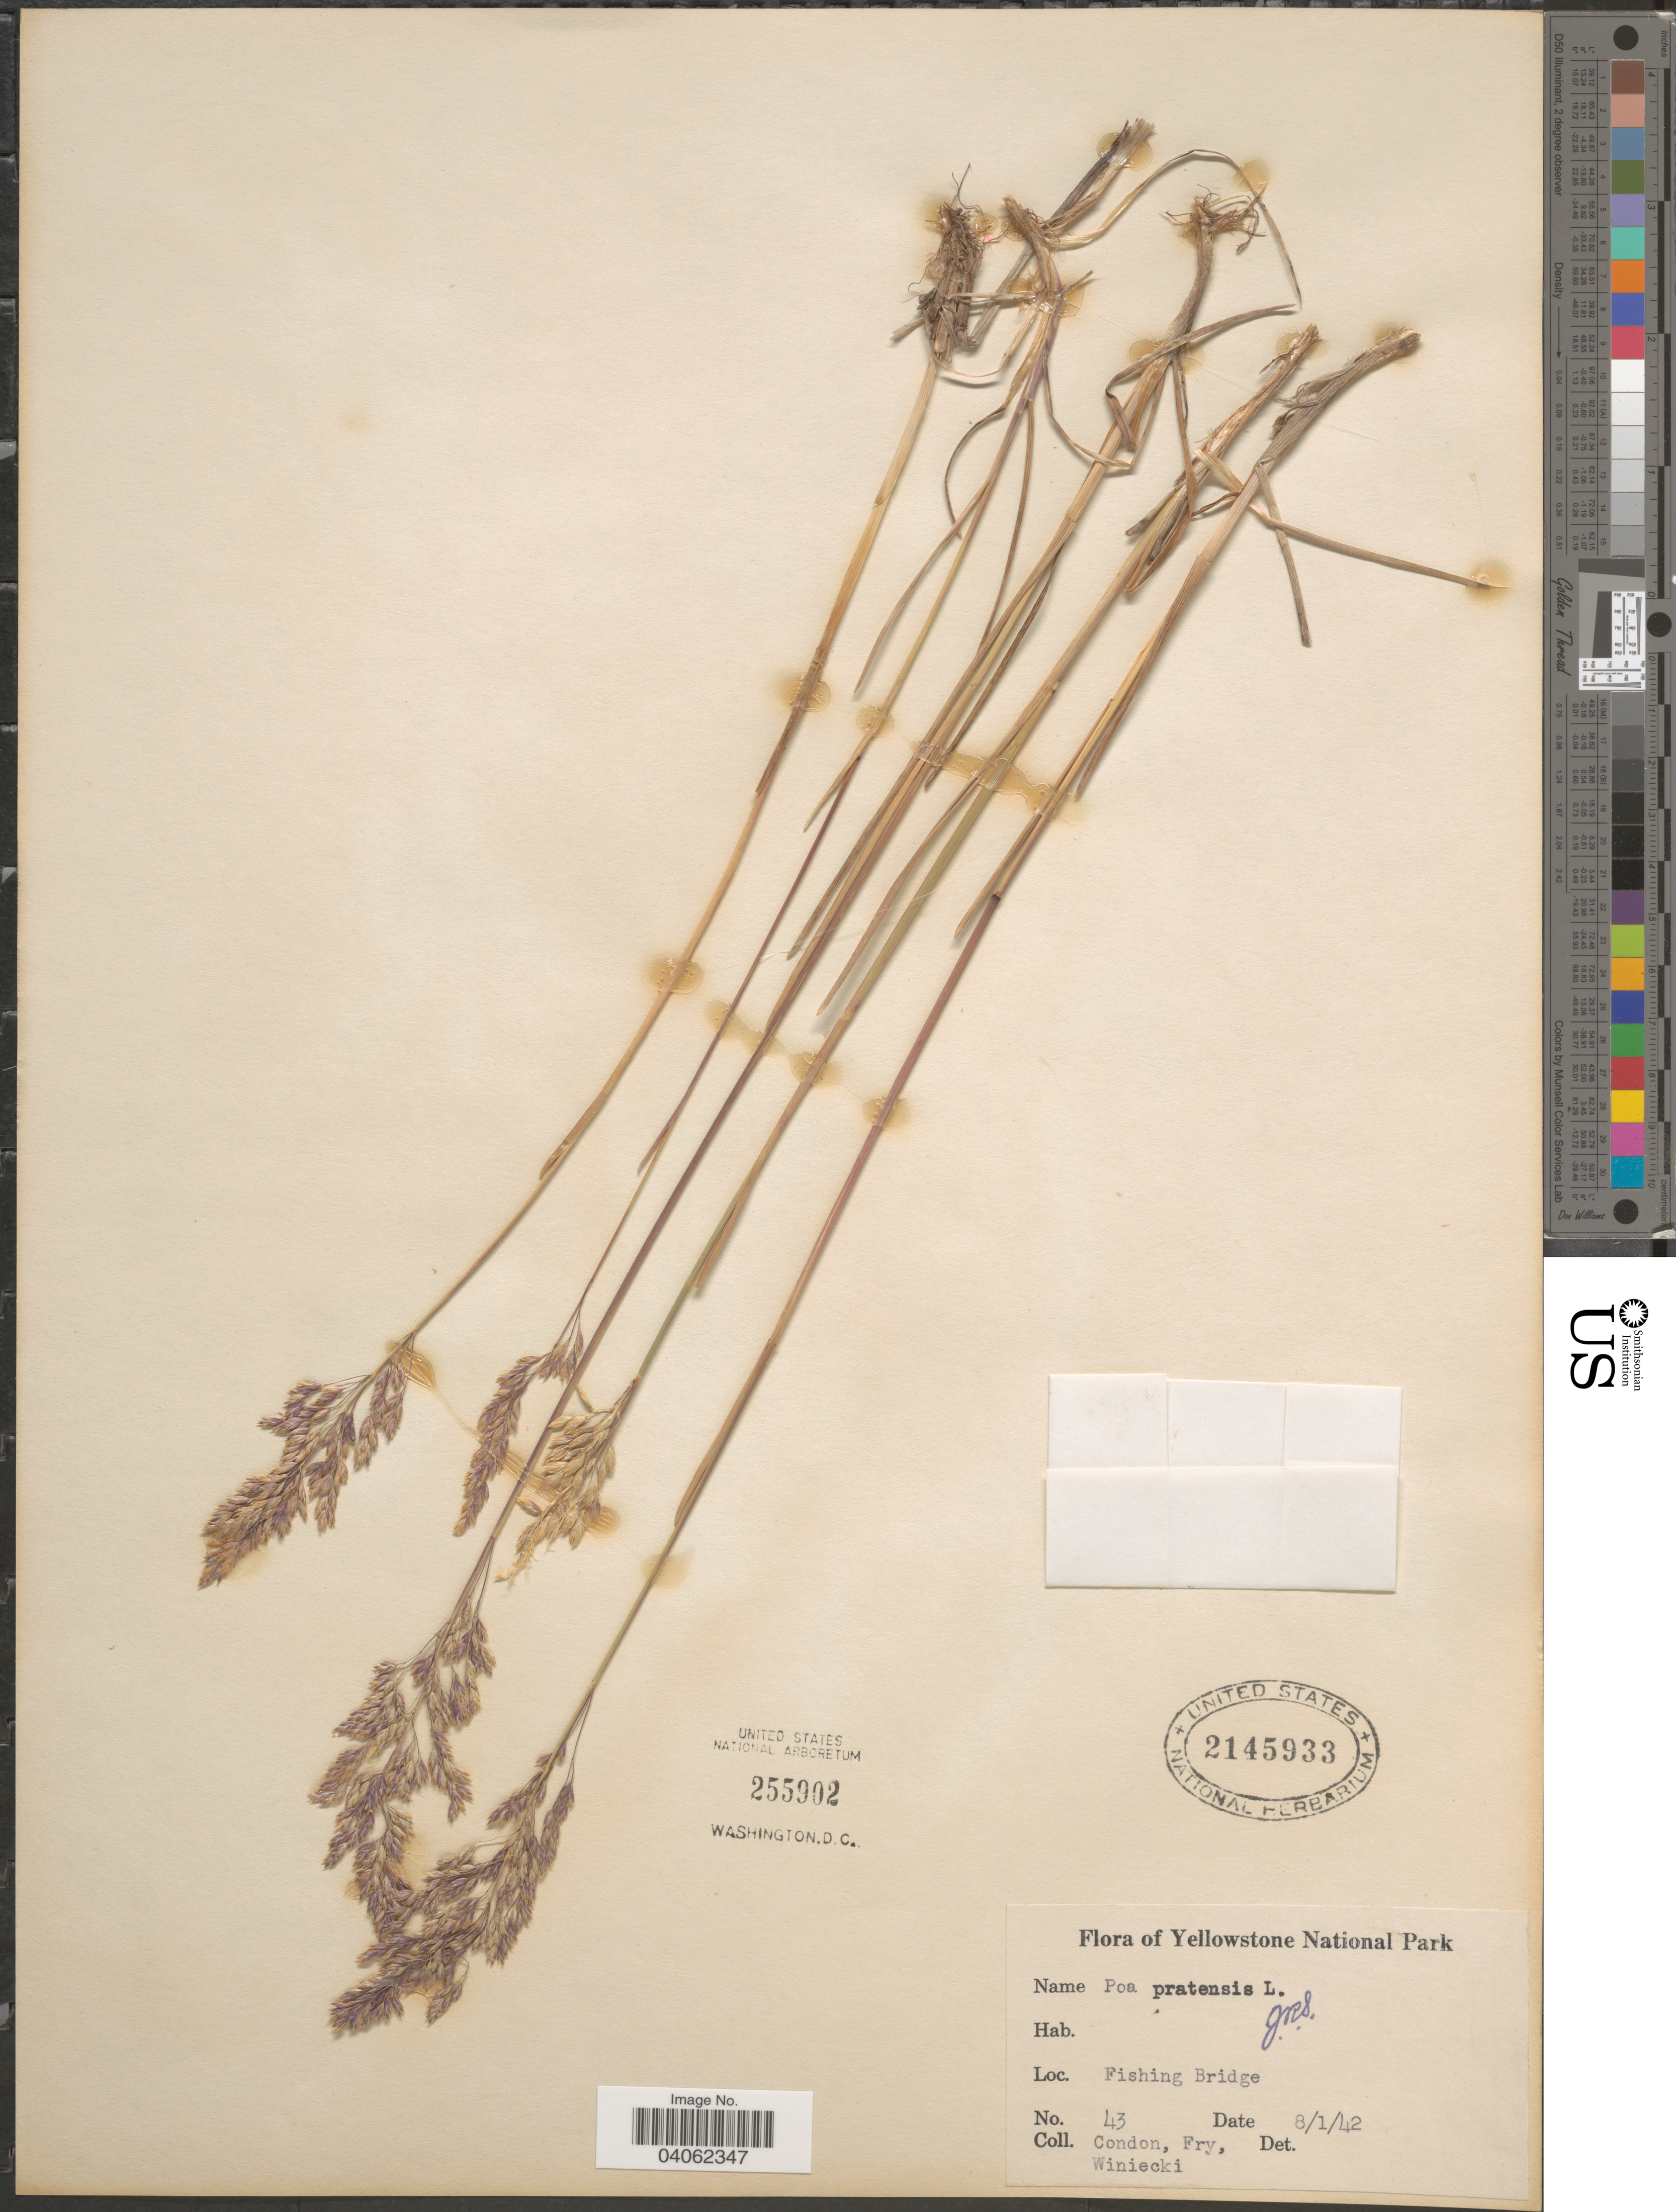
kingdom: Plantae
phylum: Tracheophyta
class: Liliopsida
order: Poales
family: Poaceae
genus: Poa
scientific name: Poa pratensis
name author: L.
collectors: Condon, -. Fry & Winiecki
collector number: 43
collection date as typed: Transcribed d/m/y: 8/1/42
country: United States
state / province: Wyoming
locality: Yellowstone National Park. Fishing Bridge.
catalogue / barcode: US 2145933